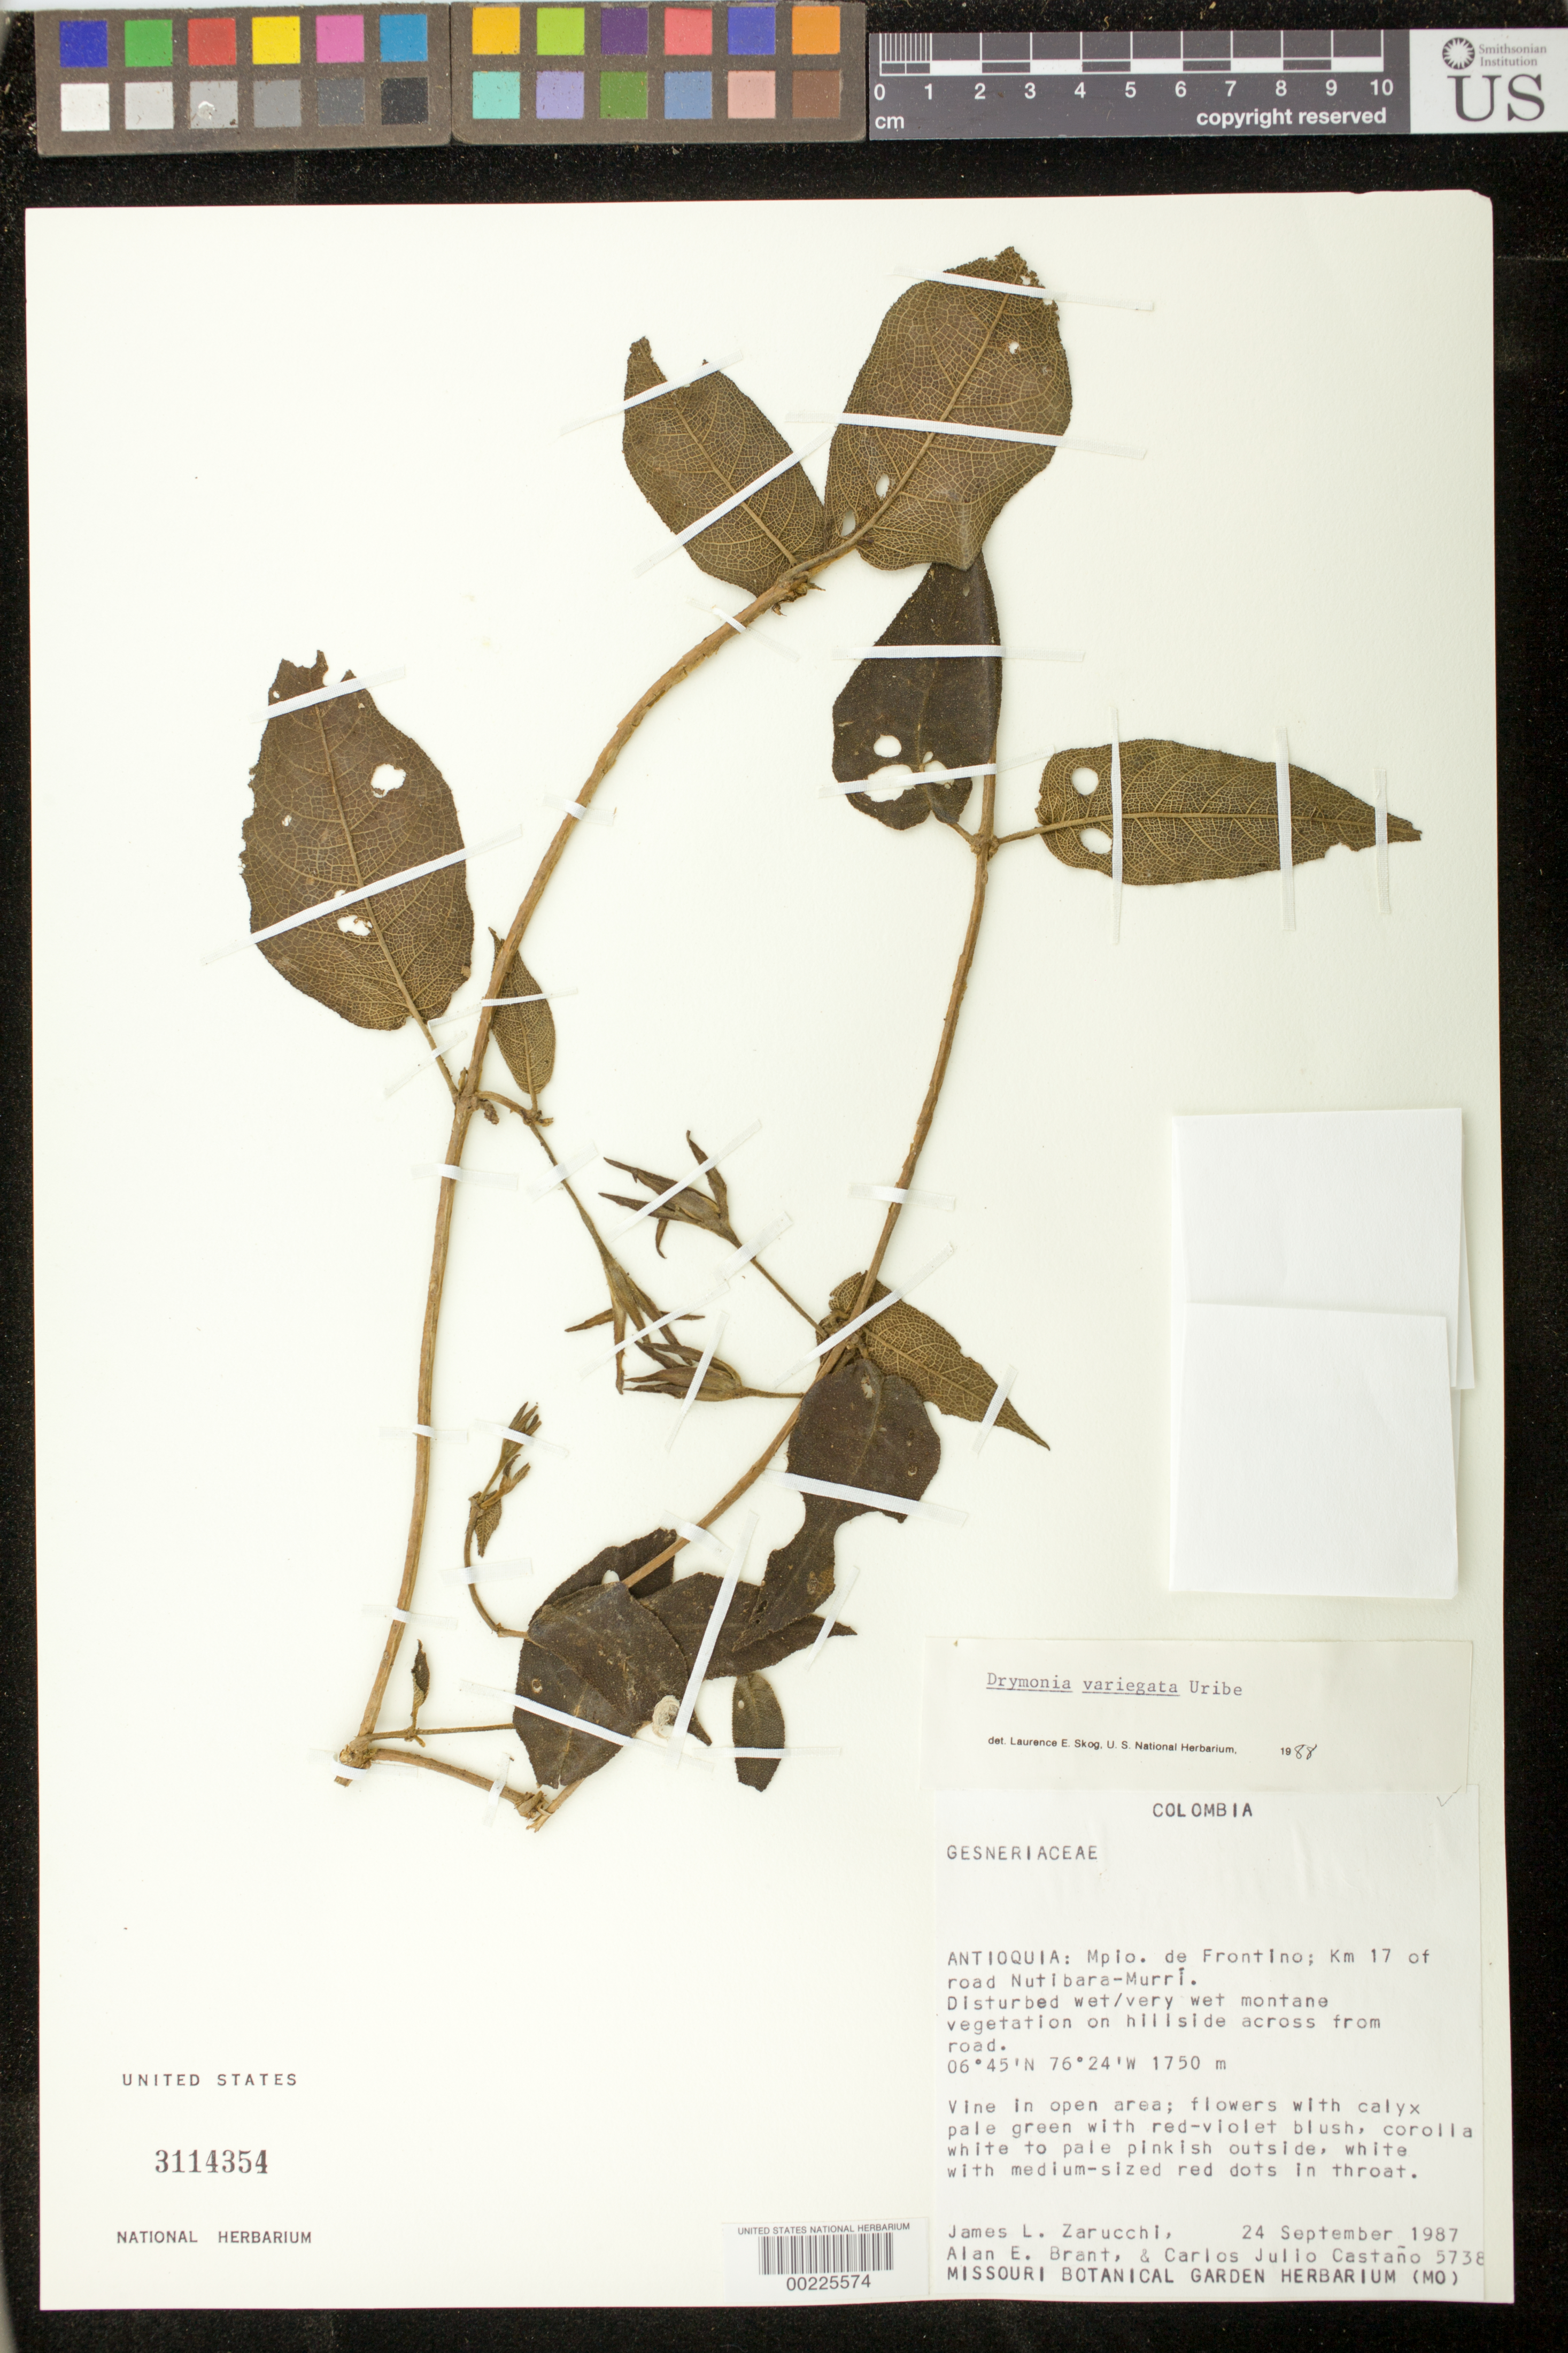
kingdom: Plantae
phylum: Tracheophyta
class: Magnoliopsida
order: Lamiales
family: Gesneriaceae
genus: Drymonia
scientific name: Drymonia variegata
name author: L. Uribe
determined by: Skog, Laurence E.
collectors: J. L. Zarucchi, A. Brant & C. Castano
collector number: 5738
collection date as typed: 24 Sep 1987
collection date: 1987-09-24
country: Colombia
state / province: Antioquia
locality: Mun. of Frontino, km 17 of Nutibara-Murri road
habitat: Disturbed wet/very wet montane vegetation on hillside across rd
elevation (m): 1750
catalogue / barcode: US 3114354